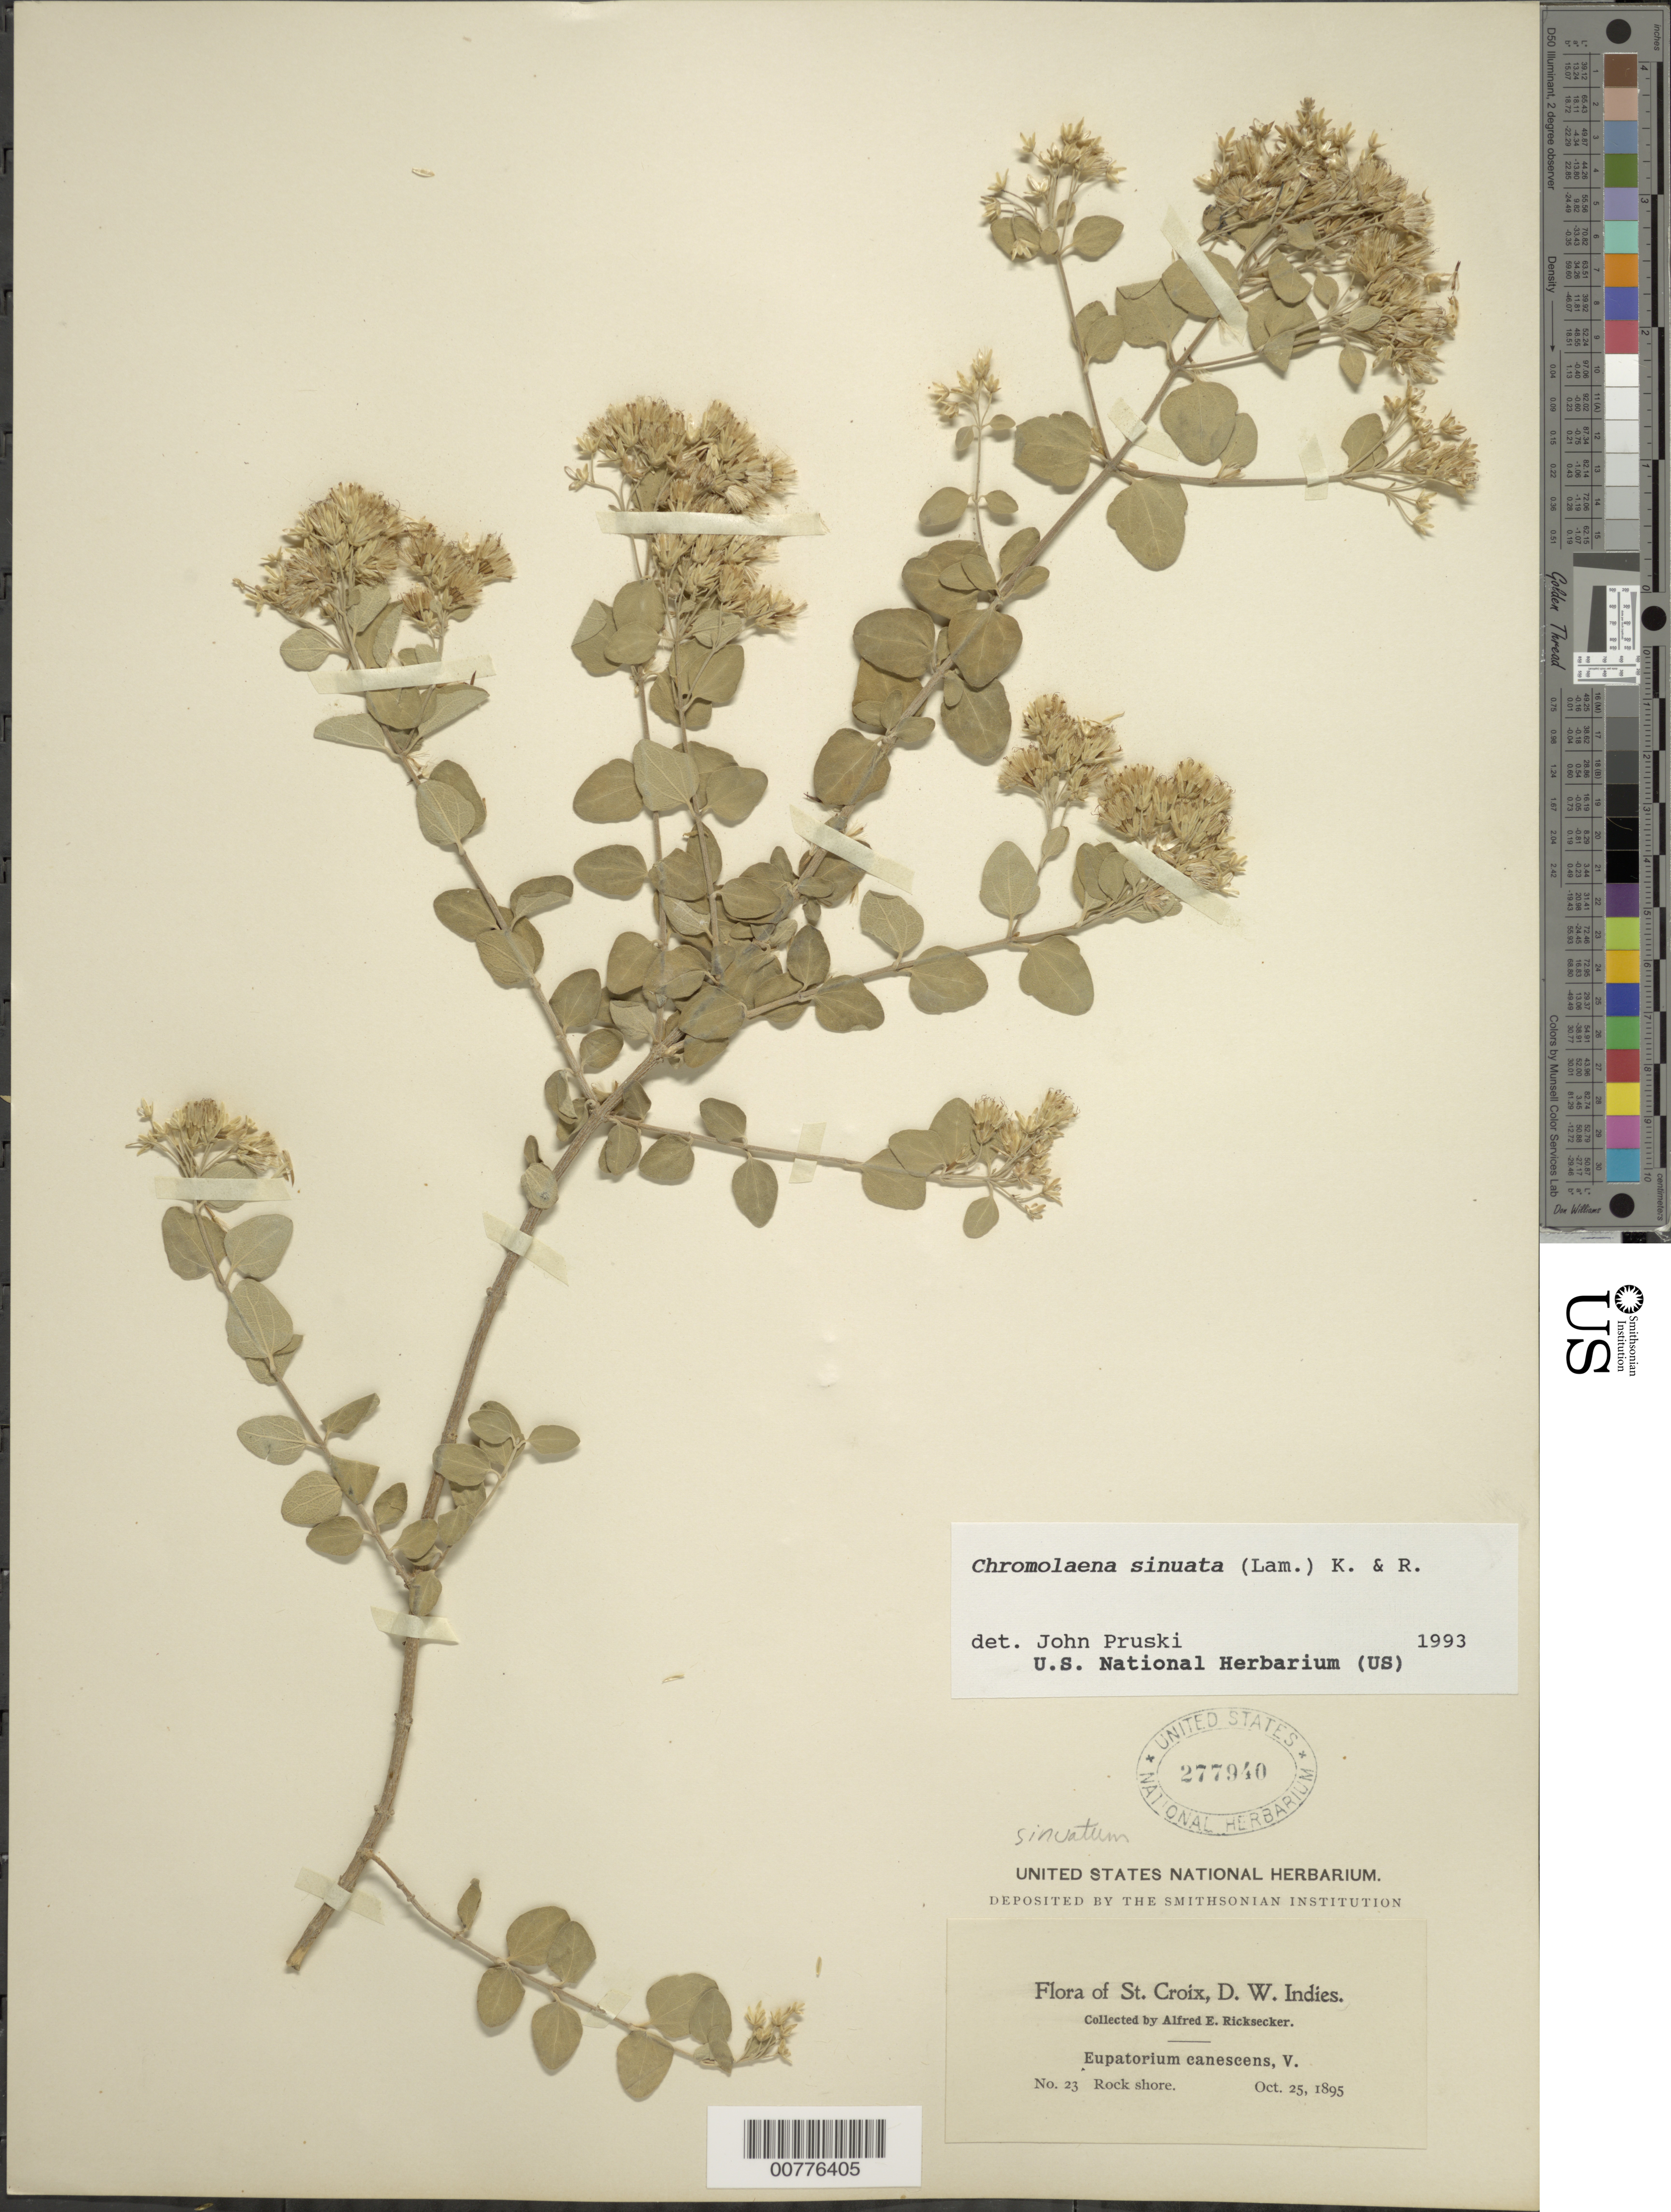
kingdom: Plantae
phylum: Tracheophyta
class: Magnoliopsida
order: Asterales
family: Asteraceae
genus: Chromolaena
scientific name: Chromolaena sinuata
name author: (Lam.) R.M. King & H. Rob.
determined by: Pruski, J. F.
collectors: A. E. Ricksecker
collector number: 23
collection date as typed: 25 Oct 1895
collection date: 1895-10-25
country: U.S. Virgin Islands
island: St. Croix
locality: Rock shore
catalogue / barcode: US 277940